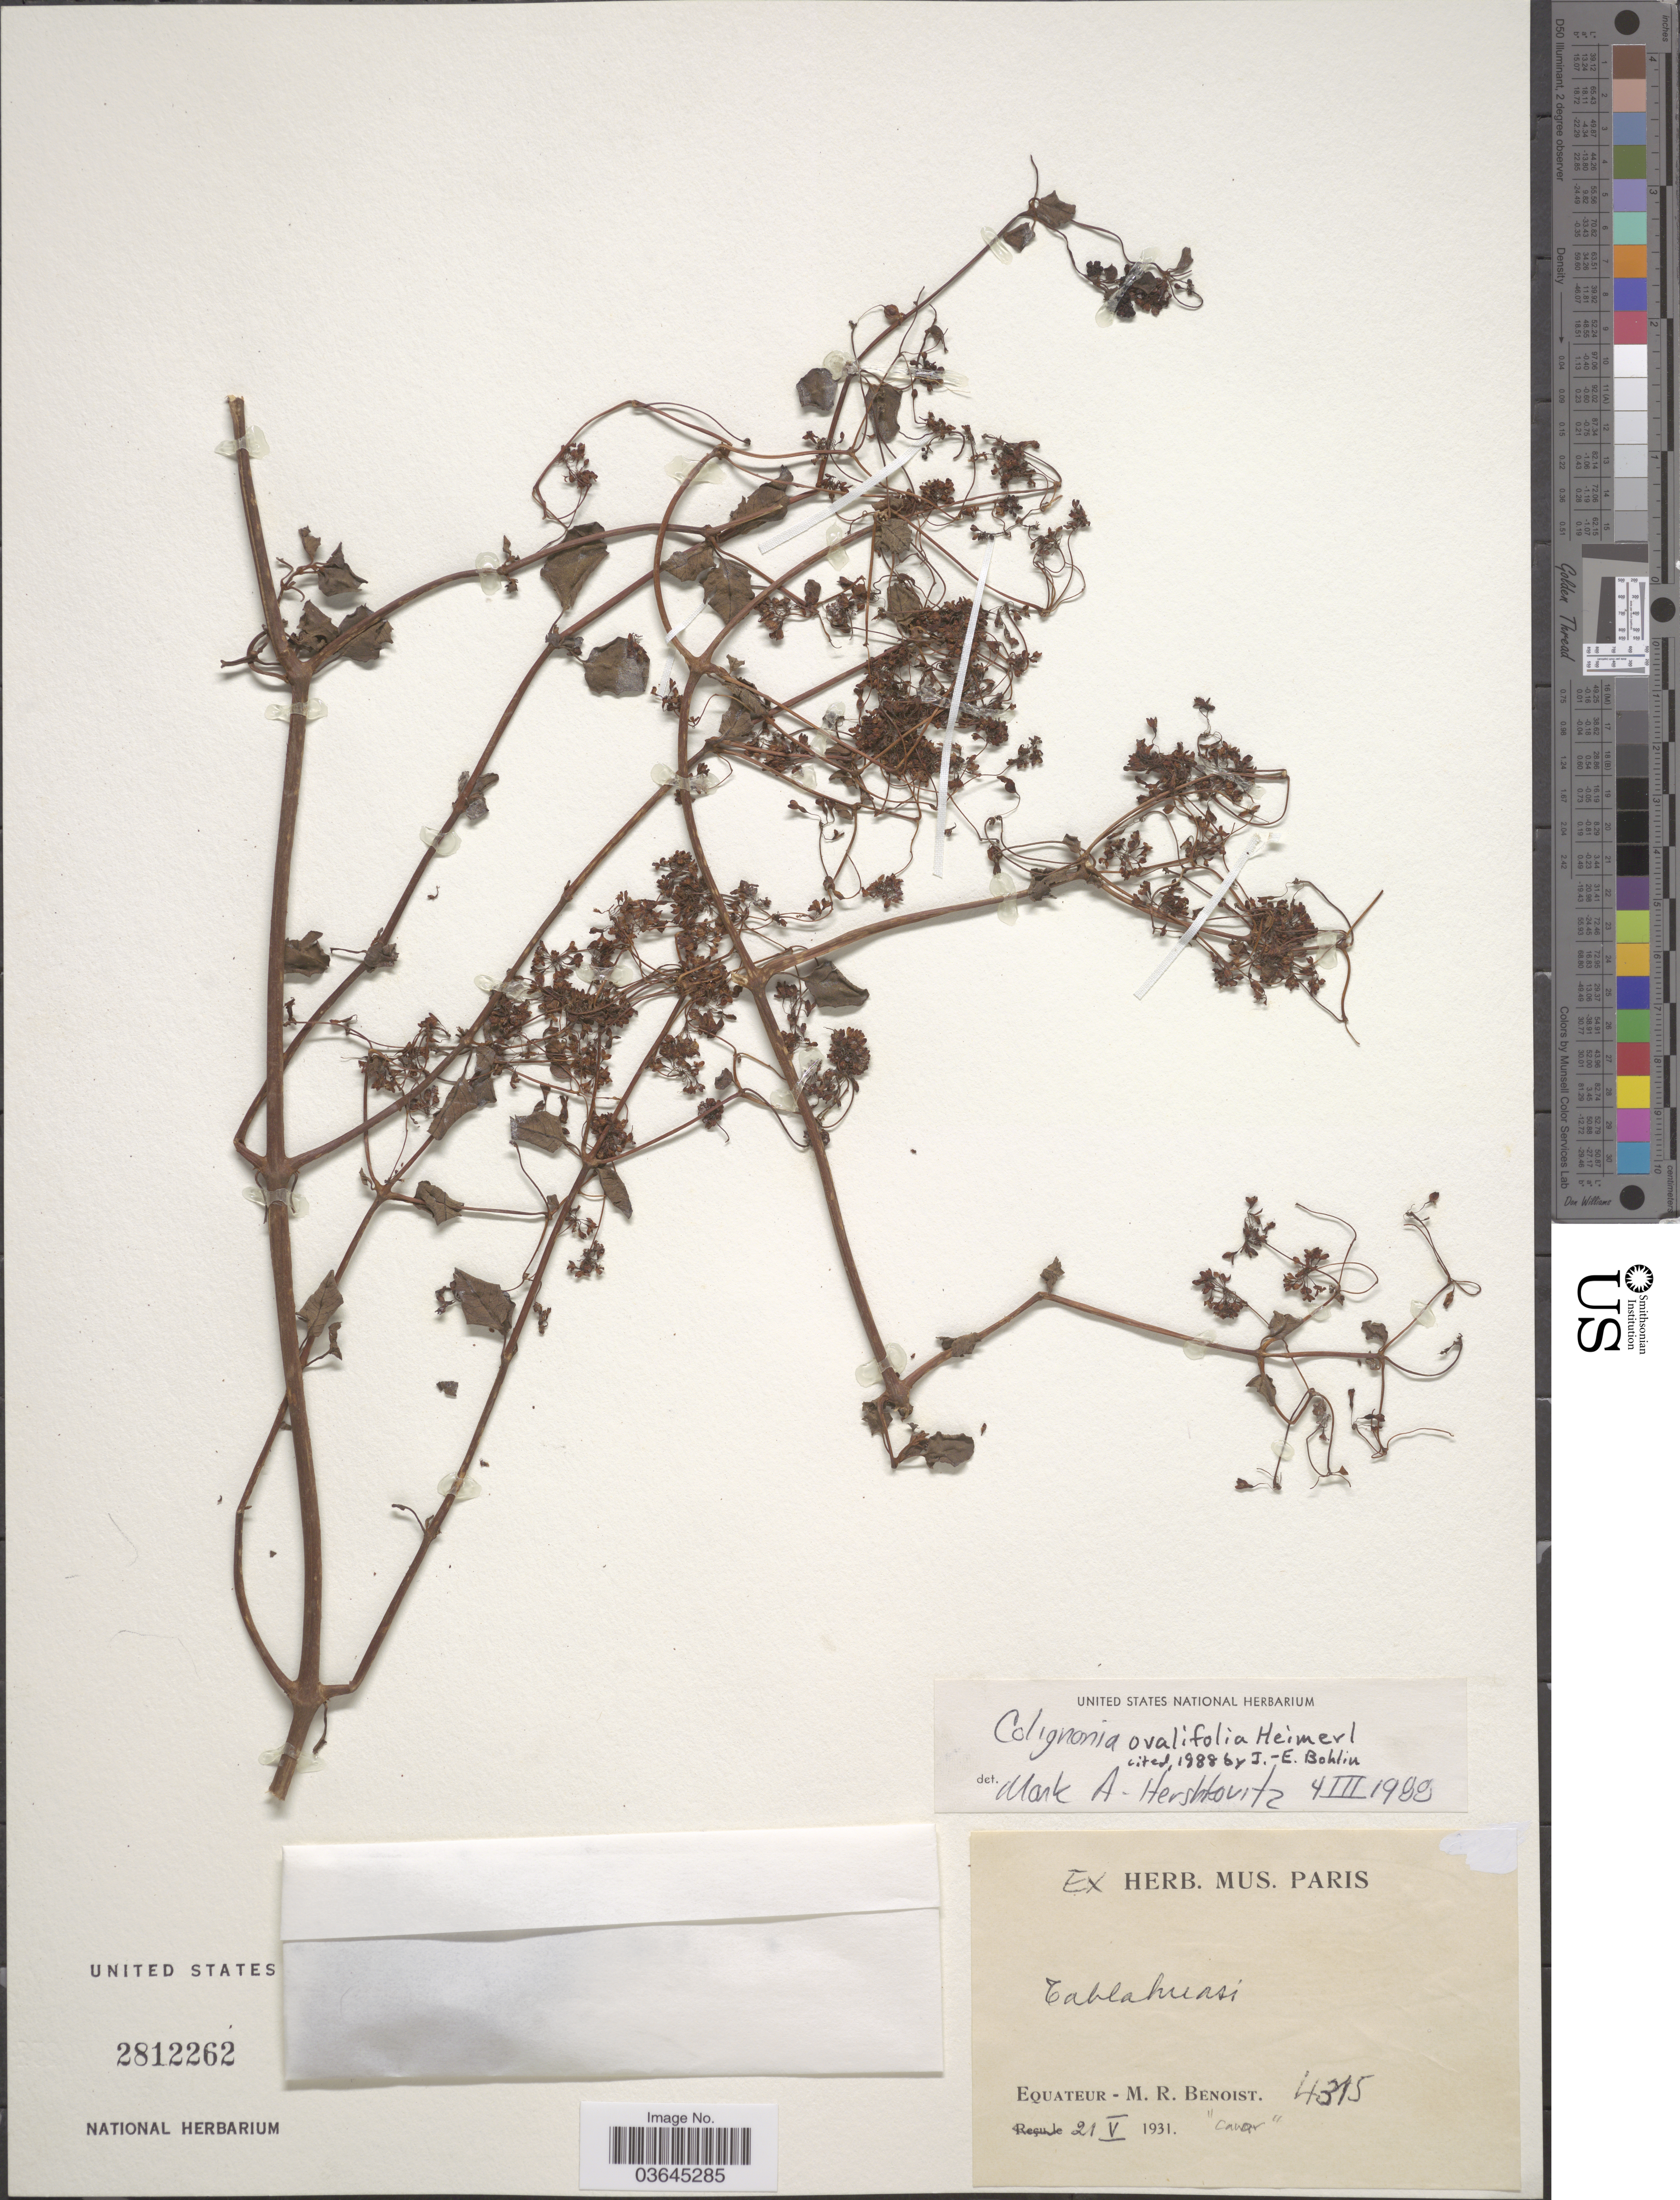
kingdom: Plantae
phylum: Tracheophyta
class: Magnoliopsida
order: Caryophyllales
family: Nyctaginaceae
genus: Colignonia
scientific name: Colignonia ovalifolia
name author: Heimerl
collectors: M. Benoist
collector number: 4315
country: Ecuador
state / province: Cañar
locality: Tablahuasi.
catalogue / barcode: US 2812262